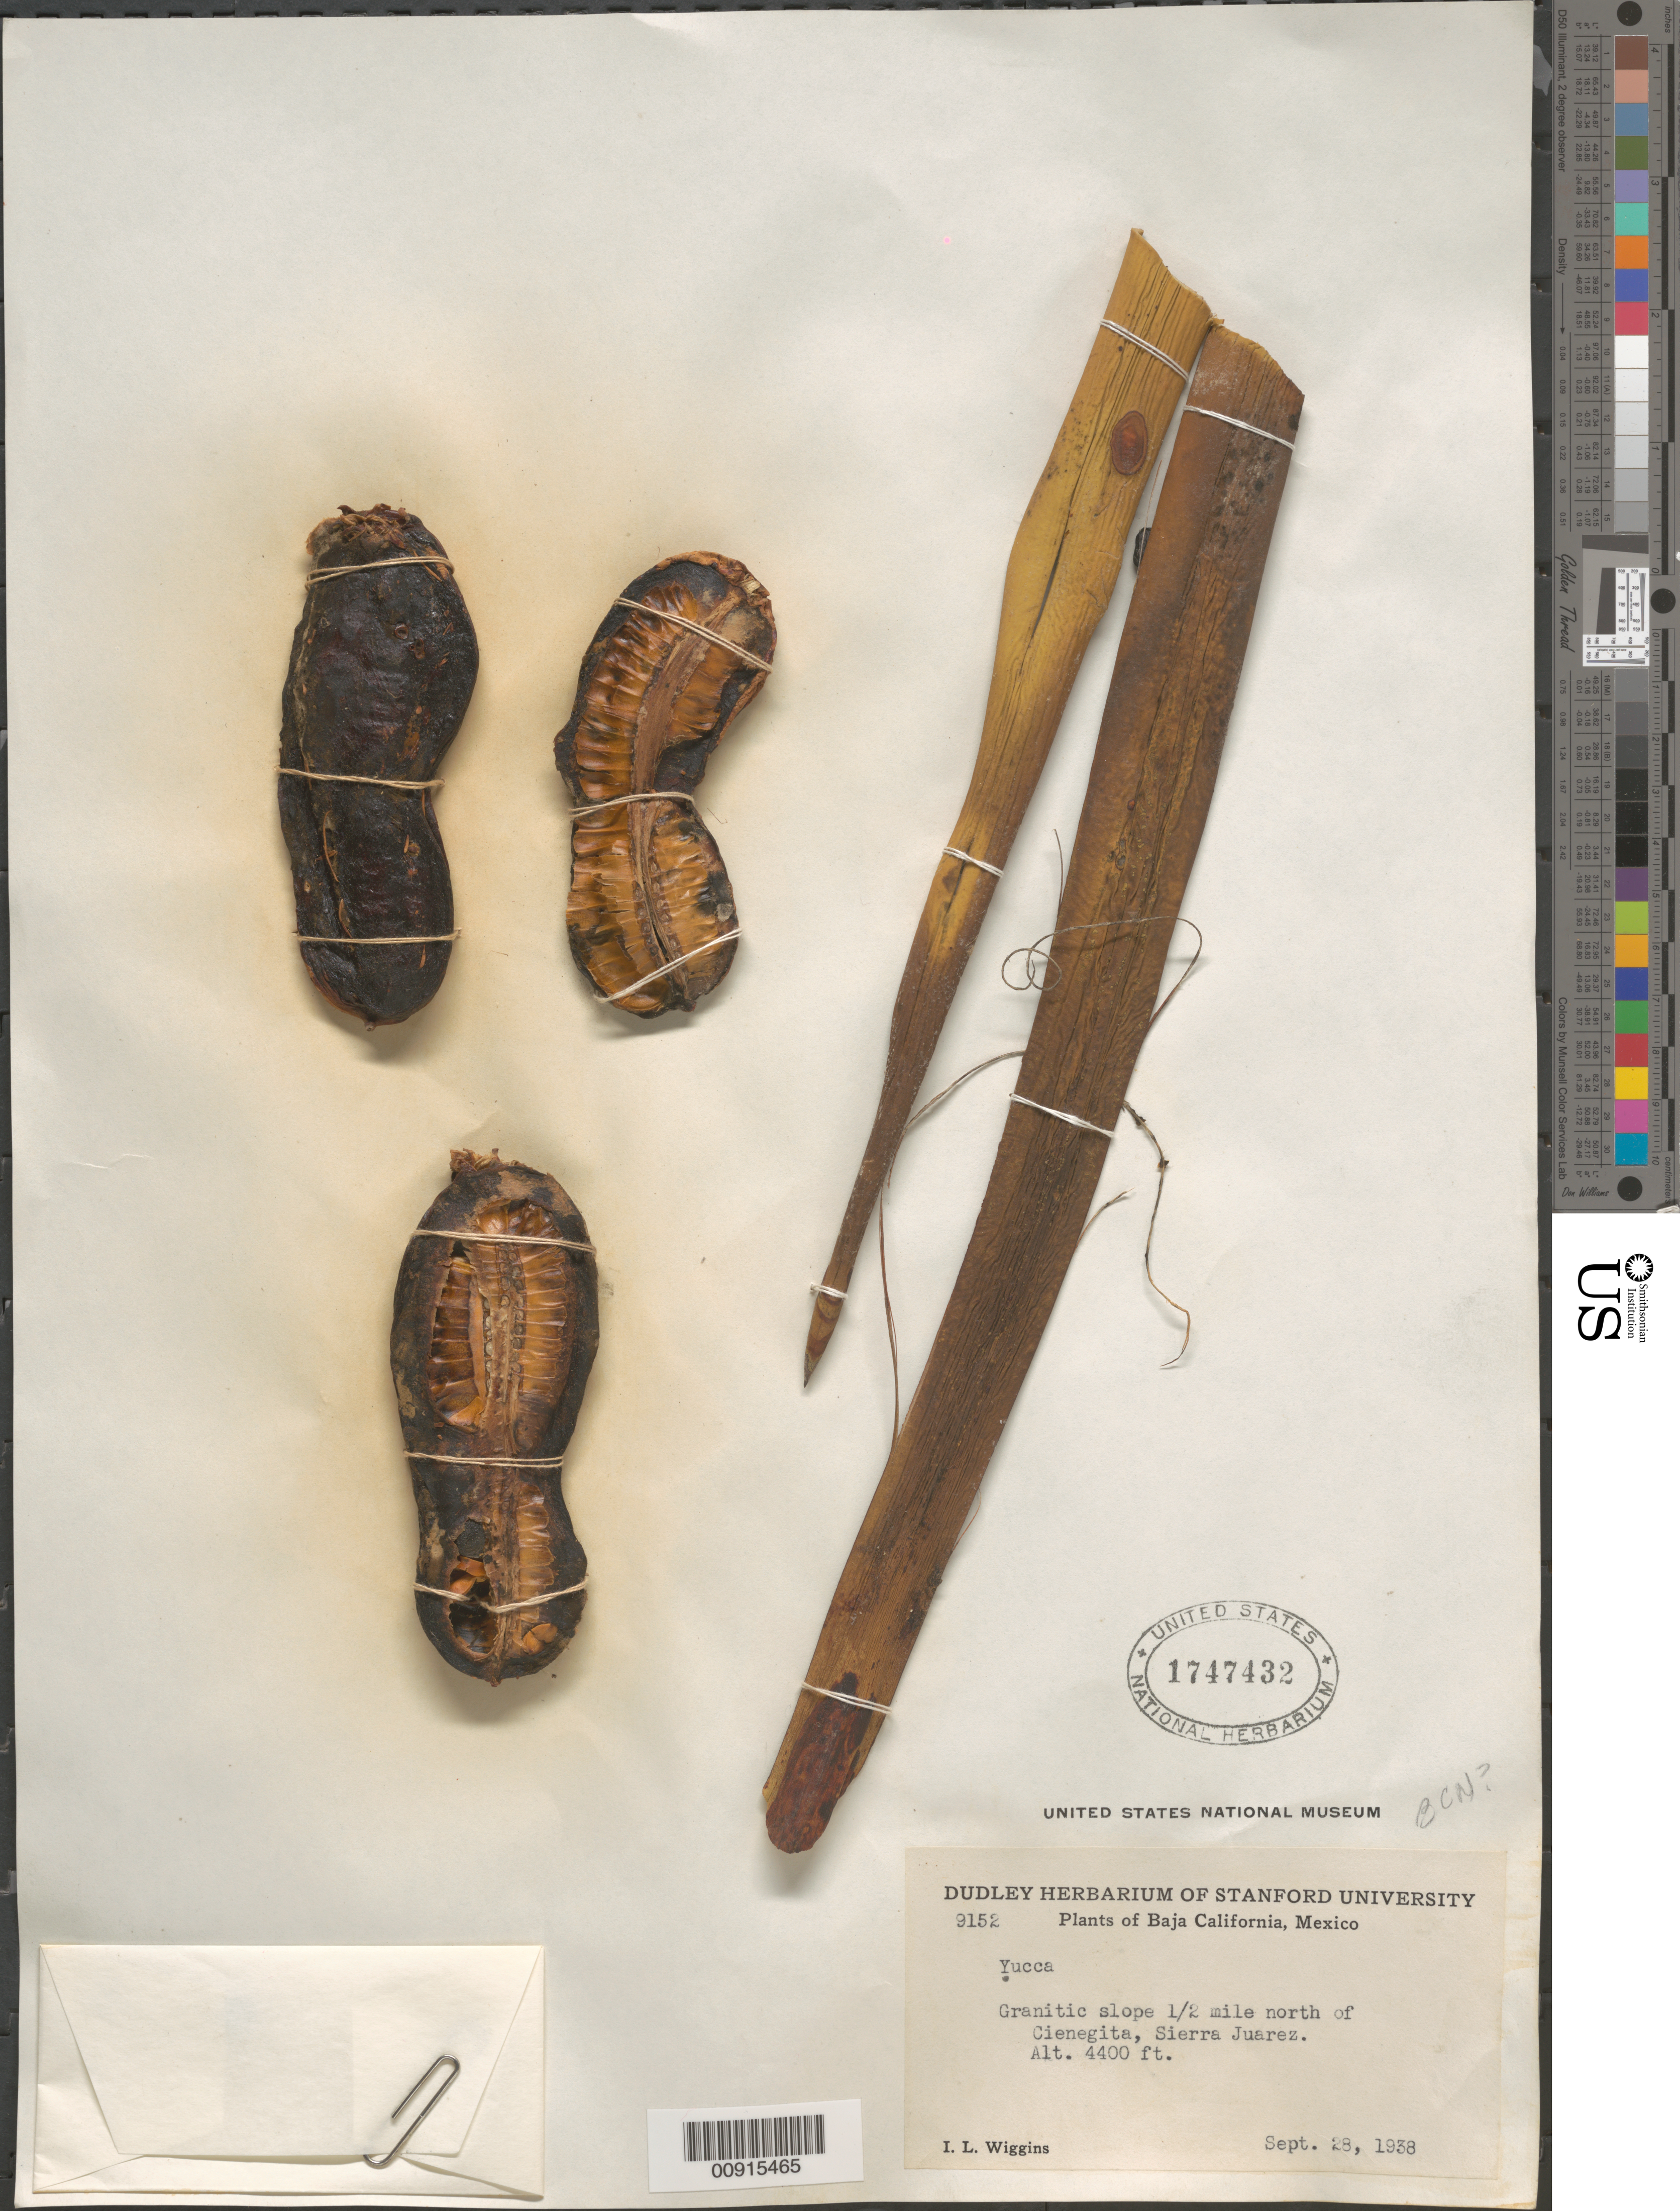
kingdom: Plantae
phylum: Tracheophyta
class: Liliopsida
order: Asparagales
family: Asparagaceae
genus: Yucca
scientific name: Yucca sp.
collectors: I. L. Wiggins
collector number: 9152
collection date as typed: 28 Sep 1938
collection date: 1938-09-28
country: Mexico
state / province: Baja California Norte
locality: ½ mile north of Cieneguita, Sierra Juárez. Baja California.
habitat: Granitic slope.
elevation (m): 1341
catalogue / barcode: US 1747432